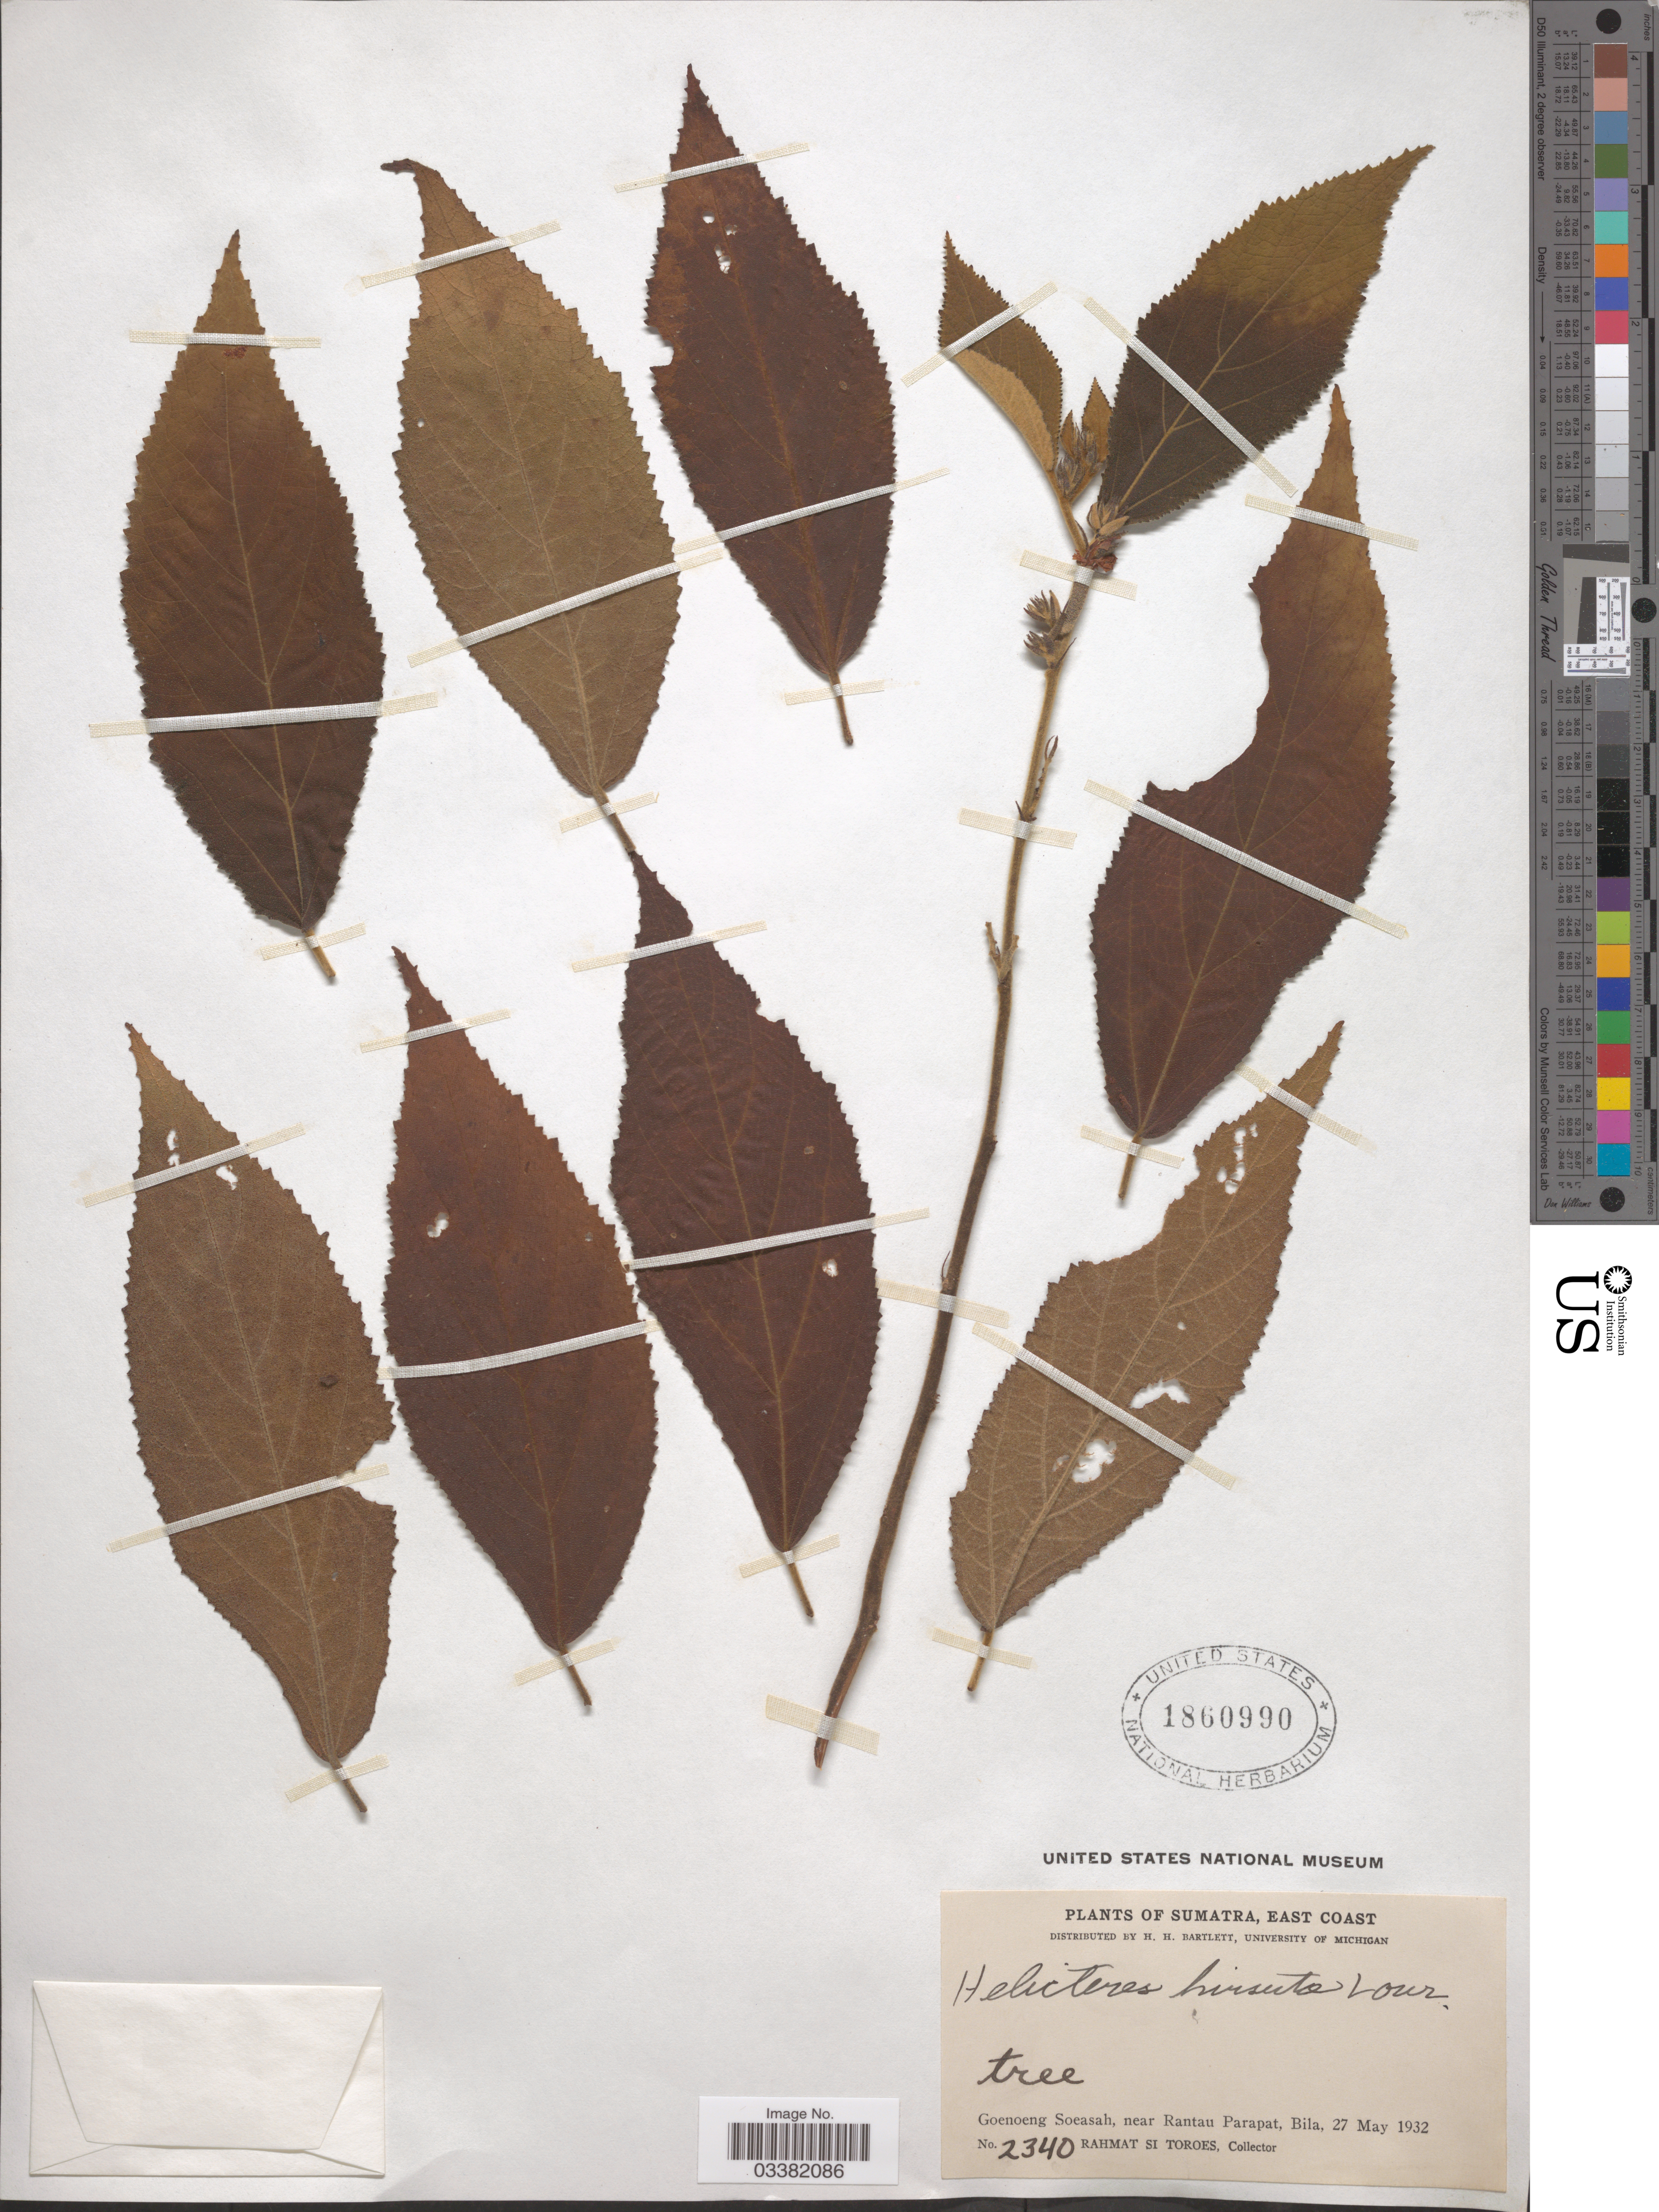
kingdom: Plantae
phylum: Tracheophyta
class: Magnoliopsida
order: Malvales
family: Malvaceae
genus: Helicteres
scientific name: Helicteres hirsuta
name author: Lour.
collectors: Rahmat Si Boeea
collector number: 2340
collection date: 1932-05-27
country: Indonesia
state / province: Sumatra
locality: East Coast. Goenoeng Soeasah, near Rantau Parapat, Bila.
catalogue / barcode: US 1860990